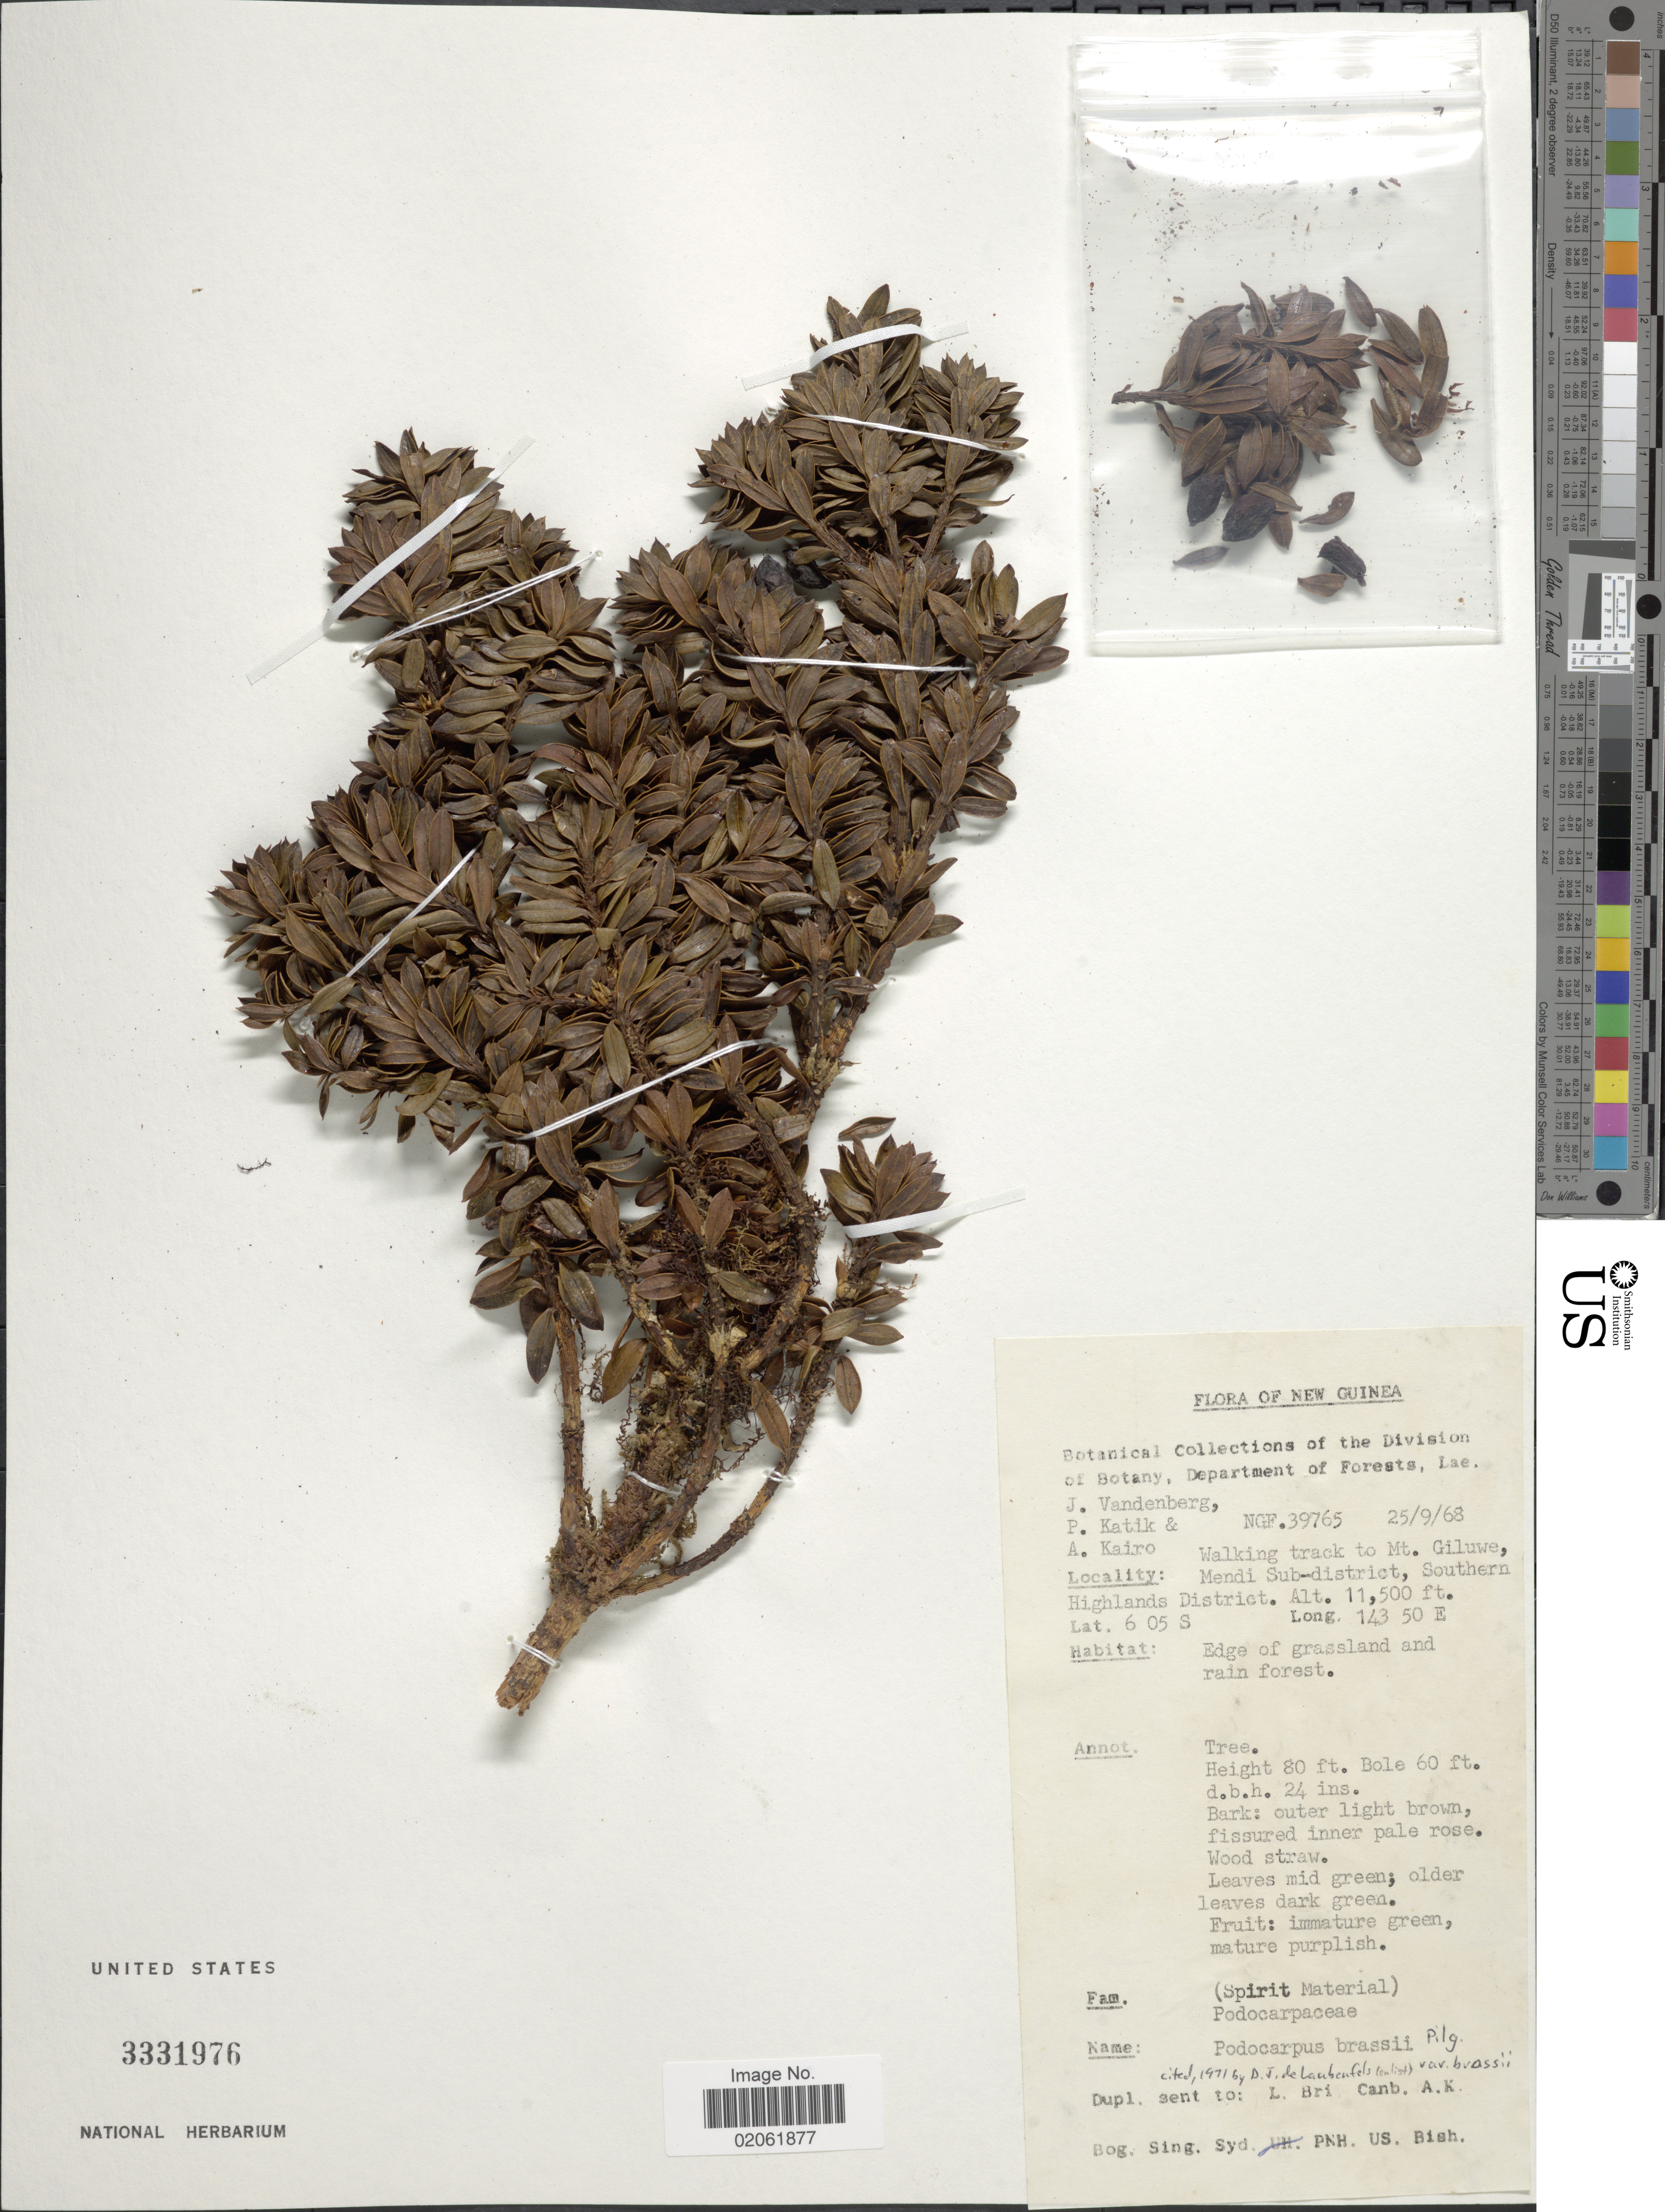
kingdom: Plantae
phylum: Tracheophyta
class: Pinopsida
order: Pinales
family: Podocarpaceae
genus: Podocarpus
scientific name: Podocarpus brassii var. brassii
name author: Pilg.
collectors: J. Vandenberg, P. Katik & A. Kairo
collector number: NGF39765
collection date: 1968-09-25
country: Papua New Guinea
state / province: Southern Highlands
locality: New Guinea, Walking track to Mt. Giluwe, Mendi Sub-district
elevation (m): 3505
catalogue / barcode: US 3331976